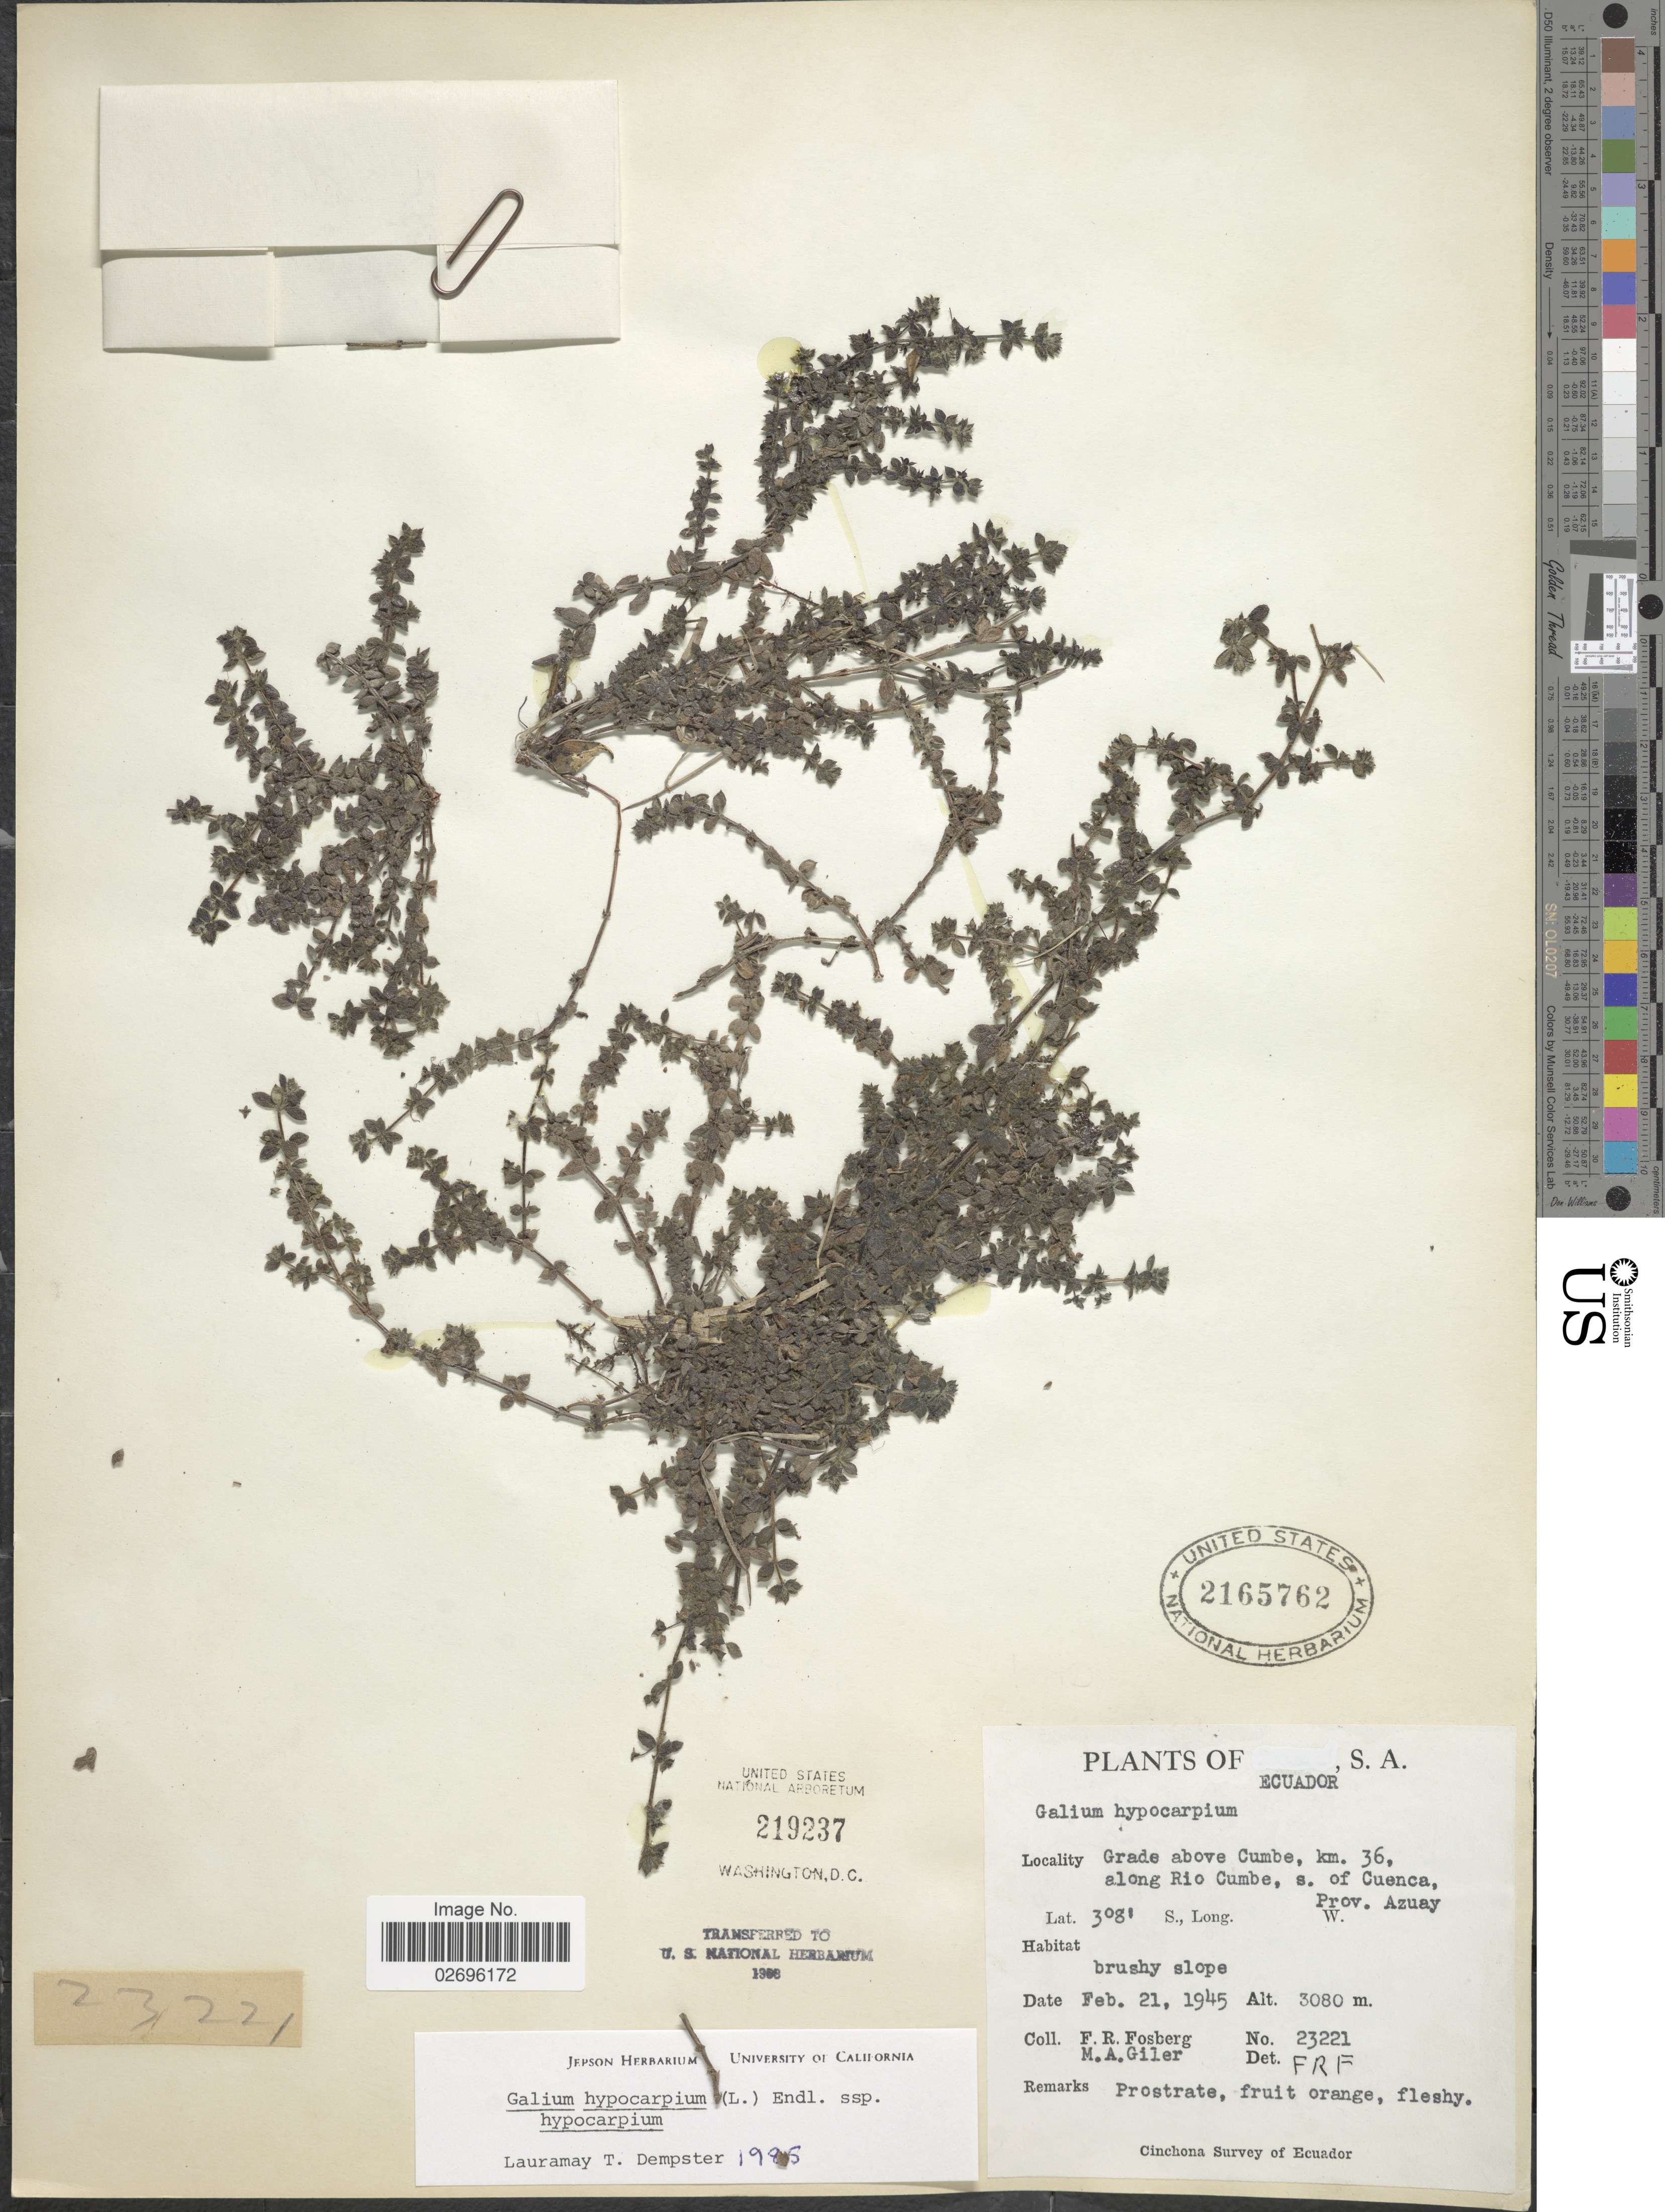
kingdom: Plantae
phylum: Tracheophyta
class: Magnoliopsida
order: Gentianales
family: Rubiaceae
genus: Galium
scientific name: Galium hypocarpium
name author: (L.) Endl. ex Griseb.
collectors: F. R. Fosberg & M. Giler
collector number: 23221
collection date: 1945-02-21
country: Ecuador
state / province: Azuay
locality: Grade above Cumbe, km 36, along Rio Cumbe, s. of Cuenca.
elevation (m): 3080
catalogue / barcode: US 2165762